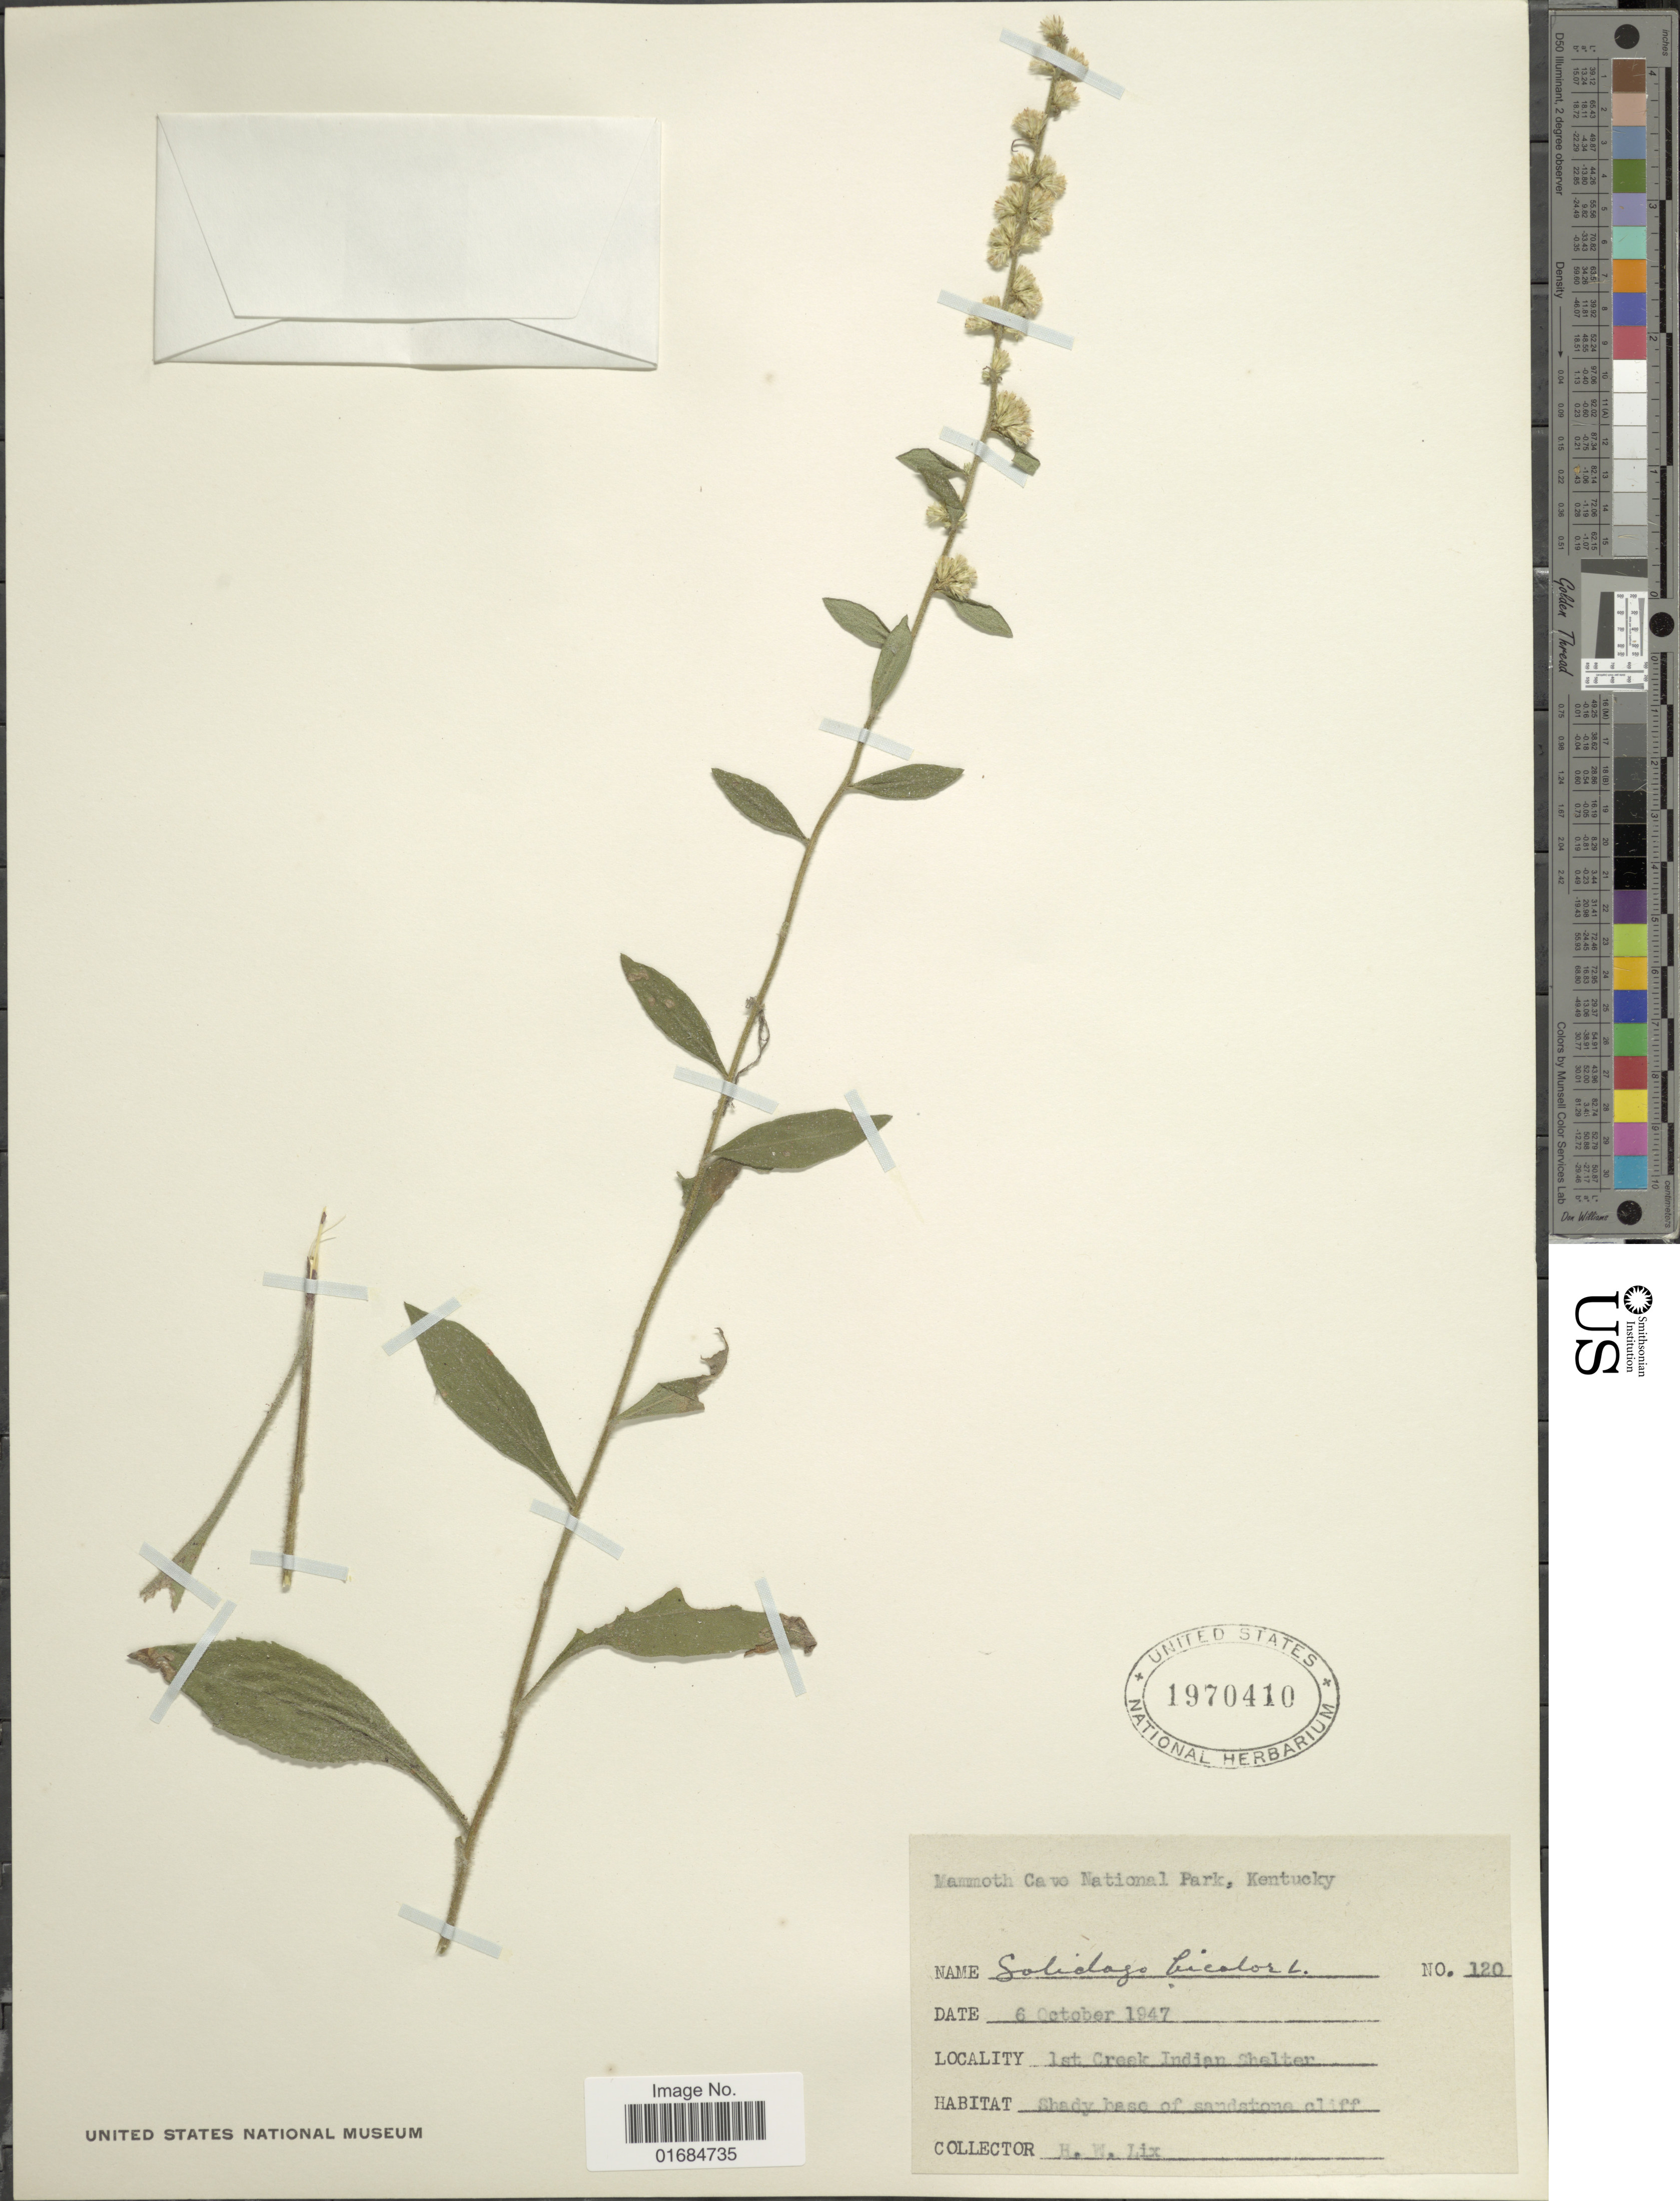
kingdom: Plantae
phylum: Tracheophyta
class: Magnoliopsida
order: Asterales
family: Asteraceae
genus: Solidago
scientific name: Solidago bicolor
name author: L.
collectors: H. W. Lix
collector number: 120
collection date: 1947-10-06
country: United States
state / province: Kentucky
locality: Mammoth Cavo National Park, Kentucky. 1st Creek Indian Shelter.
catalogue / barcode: US 1970410